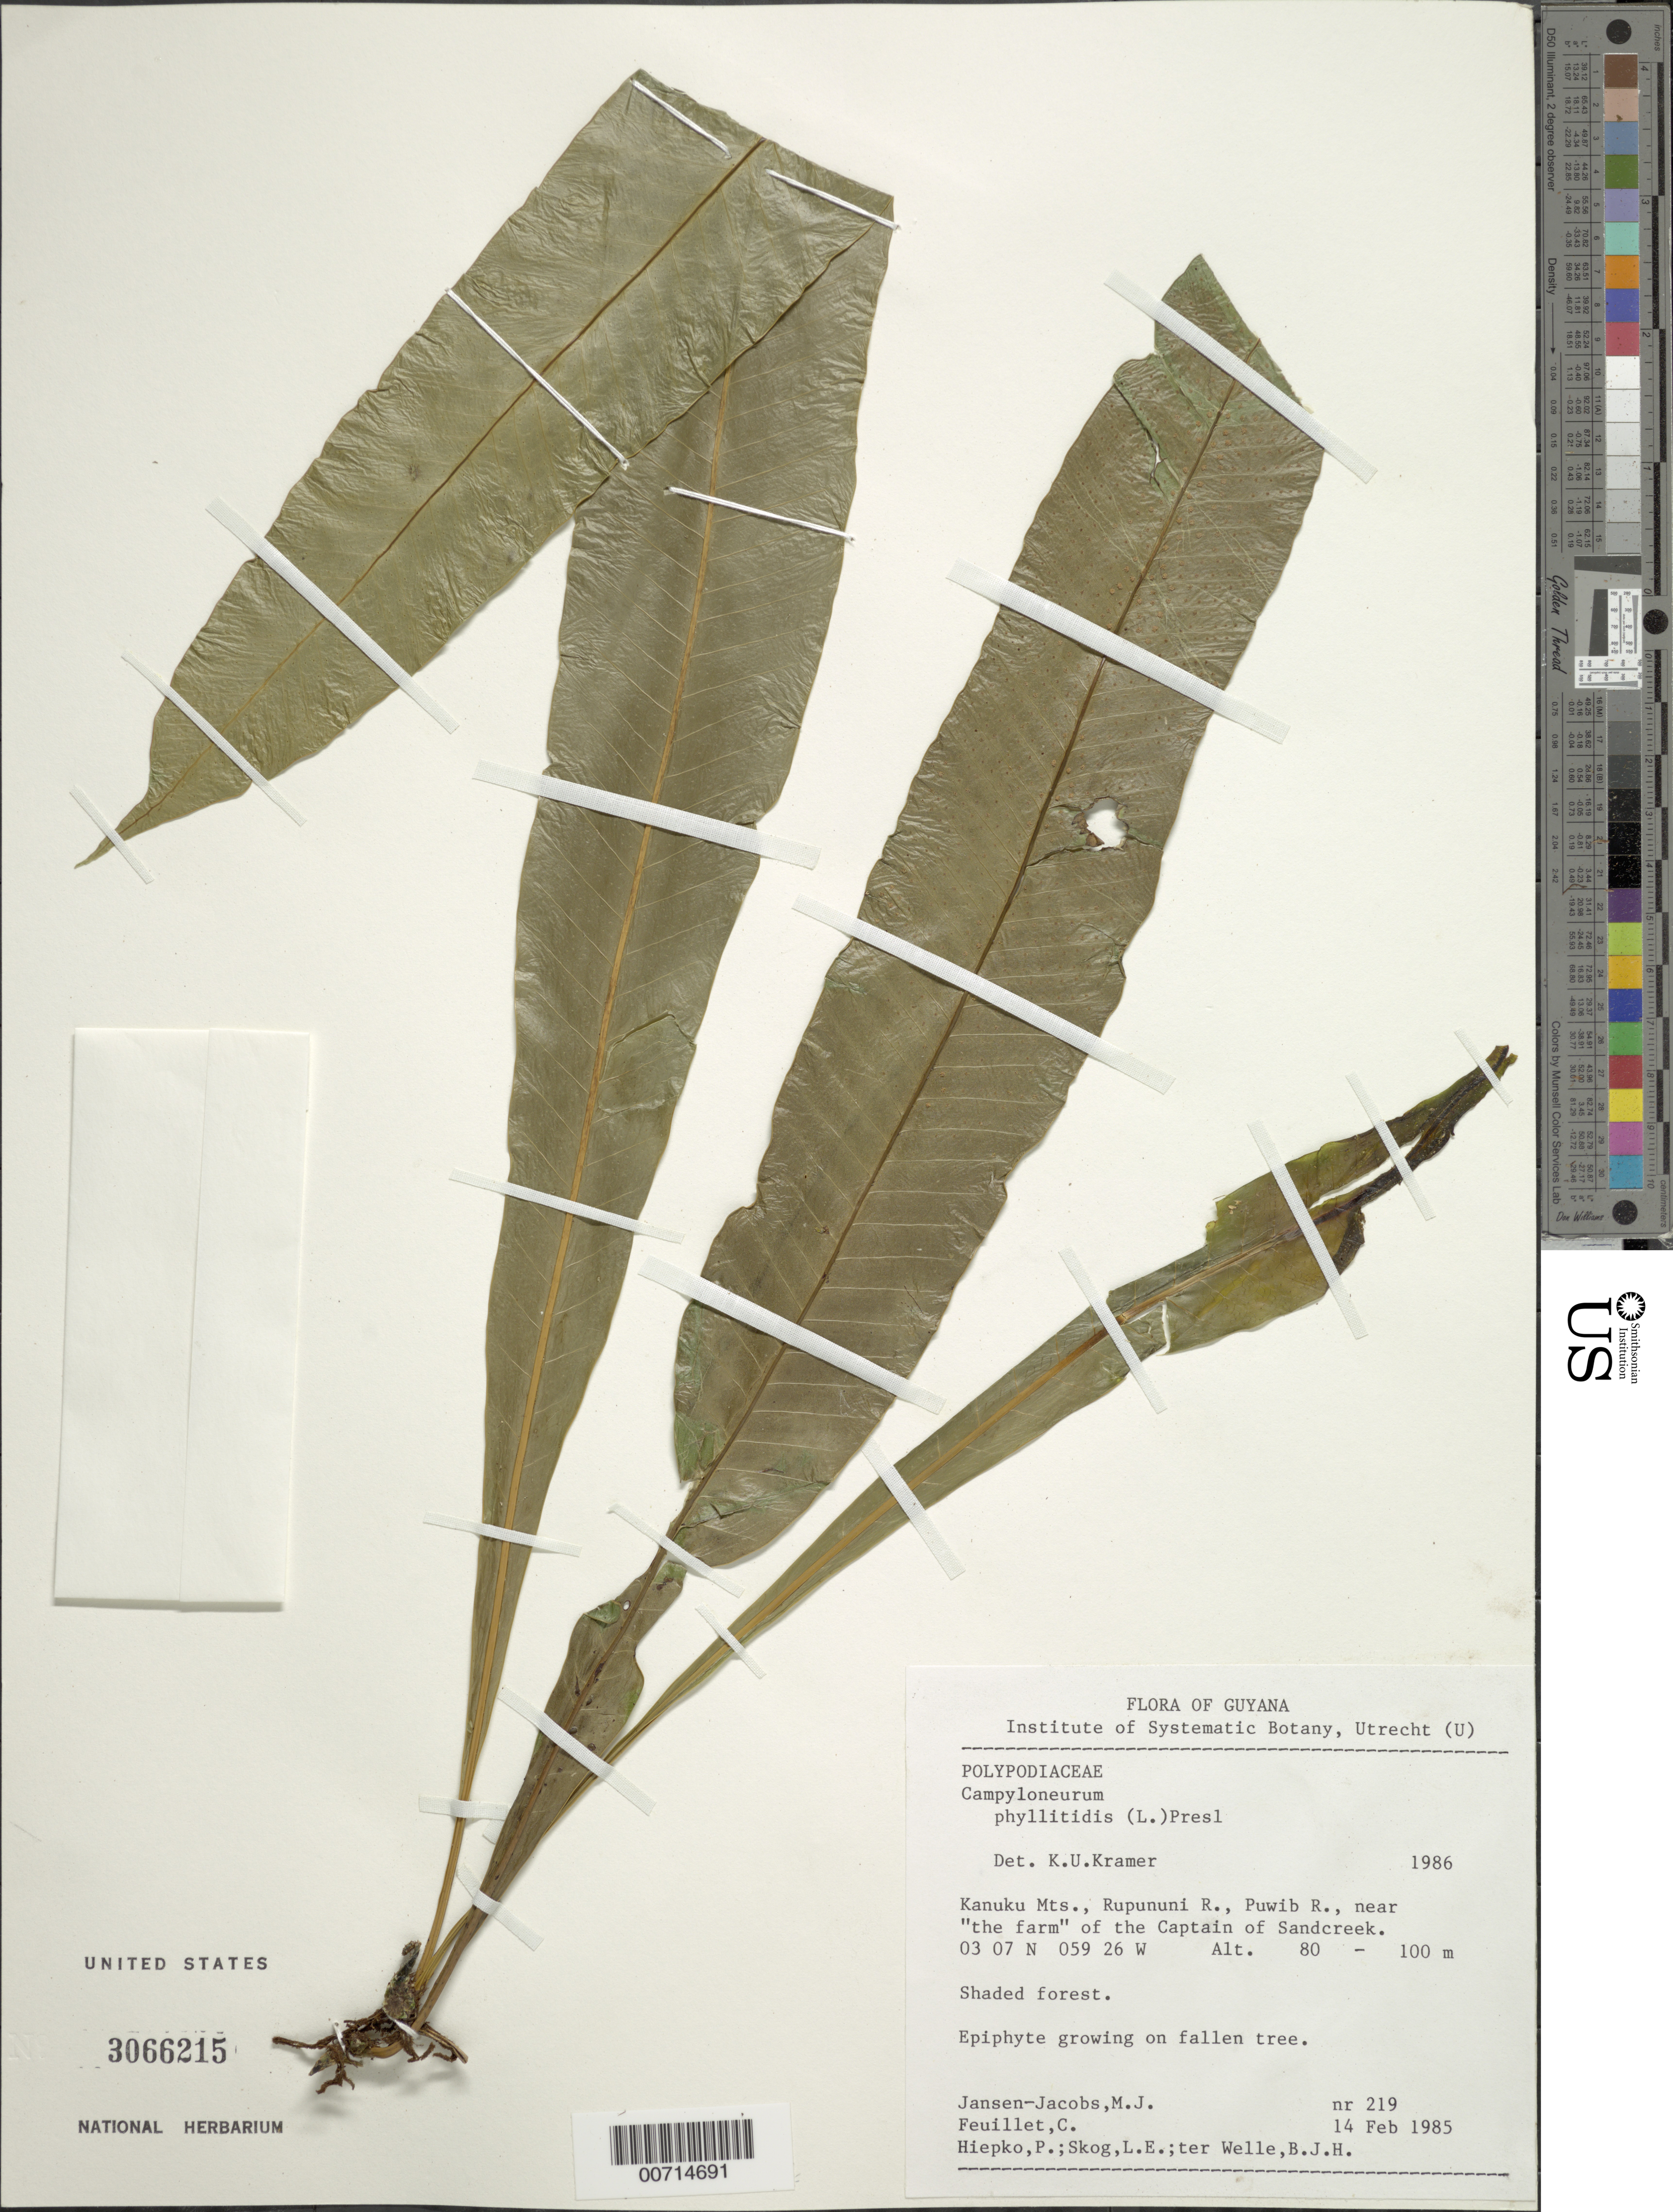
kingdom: Plantae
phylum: Tracheophyta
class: Polypodiopsida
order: Polypodiales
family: Polypodiaceae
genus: Campyloneurum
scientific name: Campyloneurum phyllitidis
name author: (L.) C. Presl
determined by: Kramer, K. U.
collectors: M. J. Jansen-Jacobs, C. Feuillet, P. H. Hiepko, L. E. Skog & B. Welle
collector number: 219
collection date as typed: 14-Feb-85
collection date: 1985-02-14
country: Guyana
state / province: U. Takutu-U. Essequibo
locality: Kanuku Mts., Rupununi R., Puwib R. near "the farm" of the Captain of Sandcreek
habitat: Shaded forest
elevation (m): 80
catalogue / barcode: US 3066215